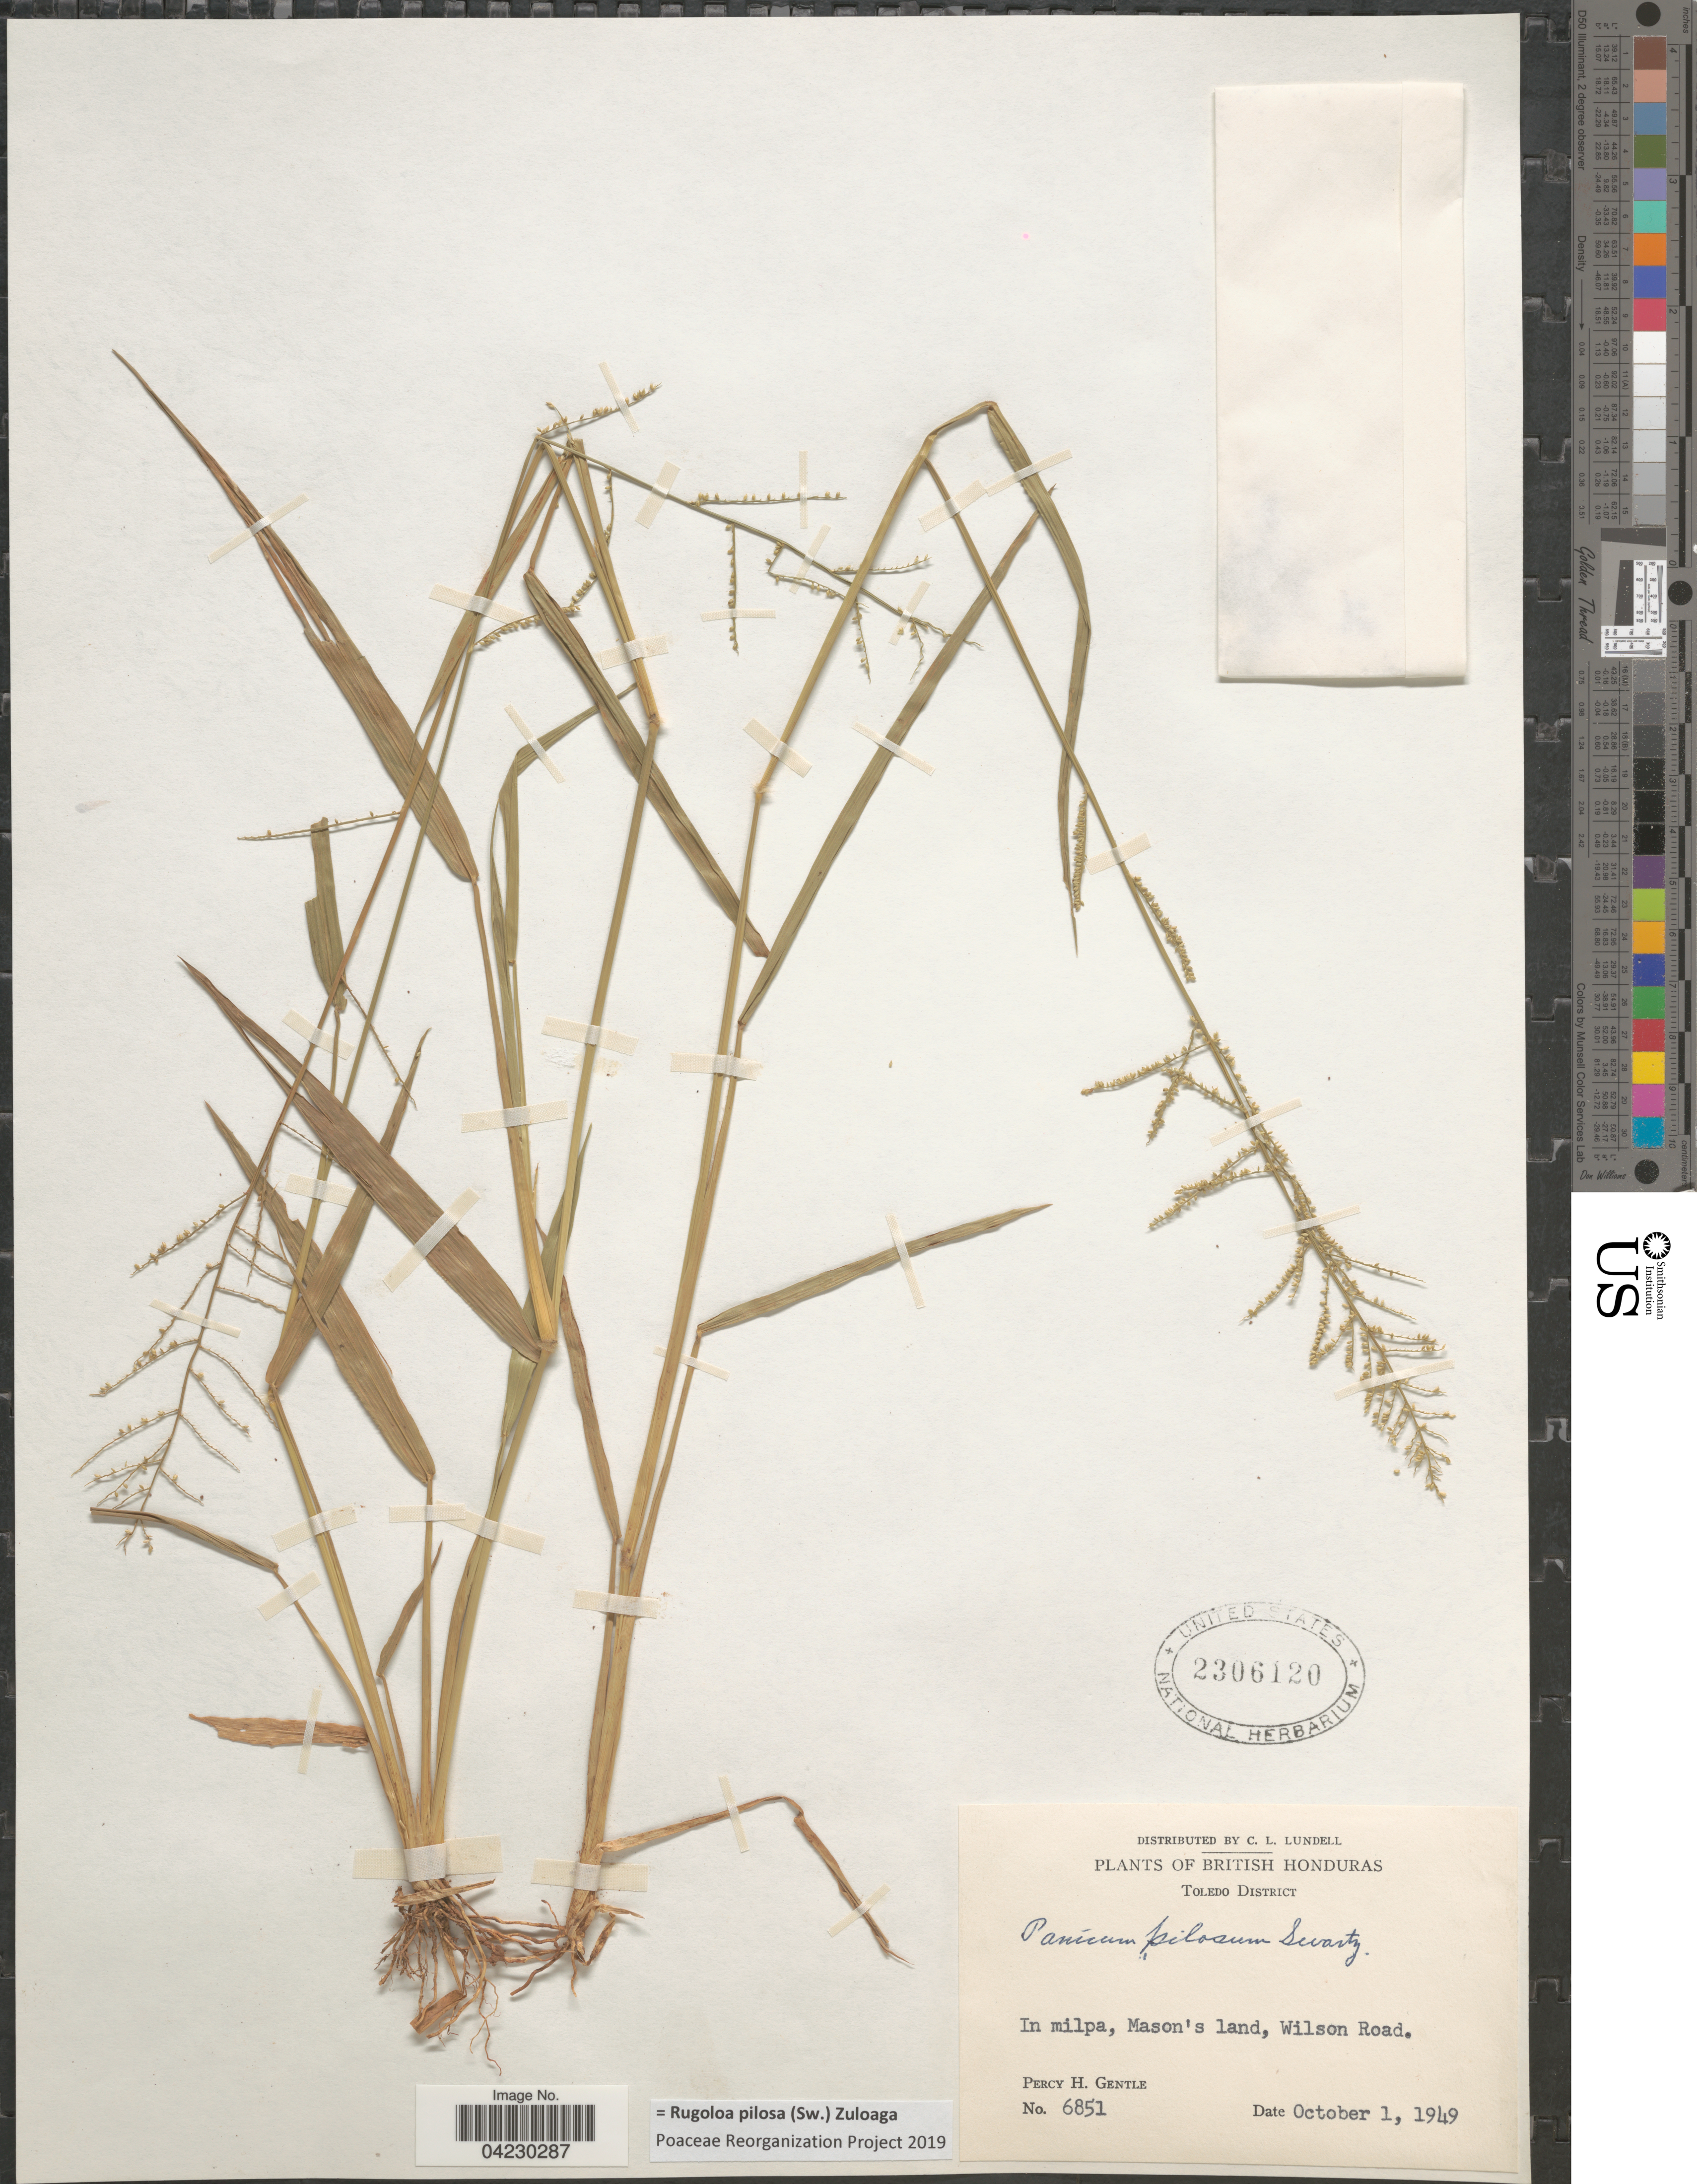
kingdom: Plantae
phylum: Tracheophyta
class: Liliopsida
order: Poales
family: Poaceae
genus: Rugoloa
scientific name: Rugoloa pilosa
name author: (Sw.) Zuloaga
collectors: P. H. Gentle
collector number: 6851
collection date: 1949-10-01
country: Belize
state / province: Toledo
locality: British Honduras. Toledo District. In milpa, Mason's land, Wilson Road.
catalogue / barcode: US 2306120